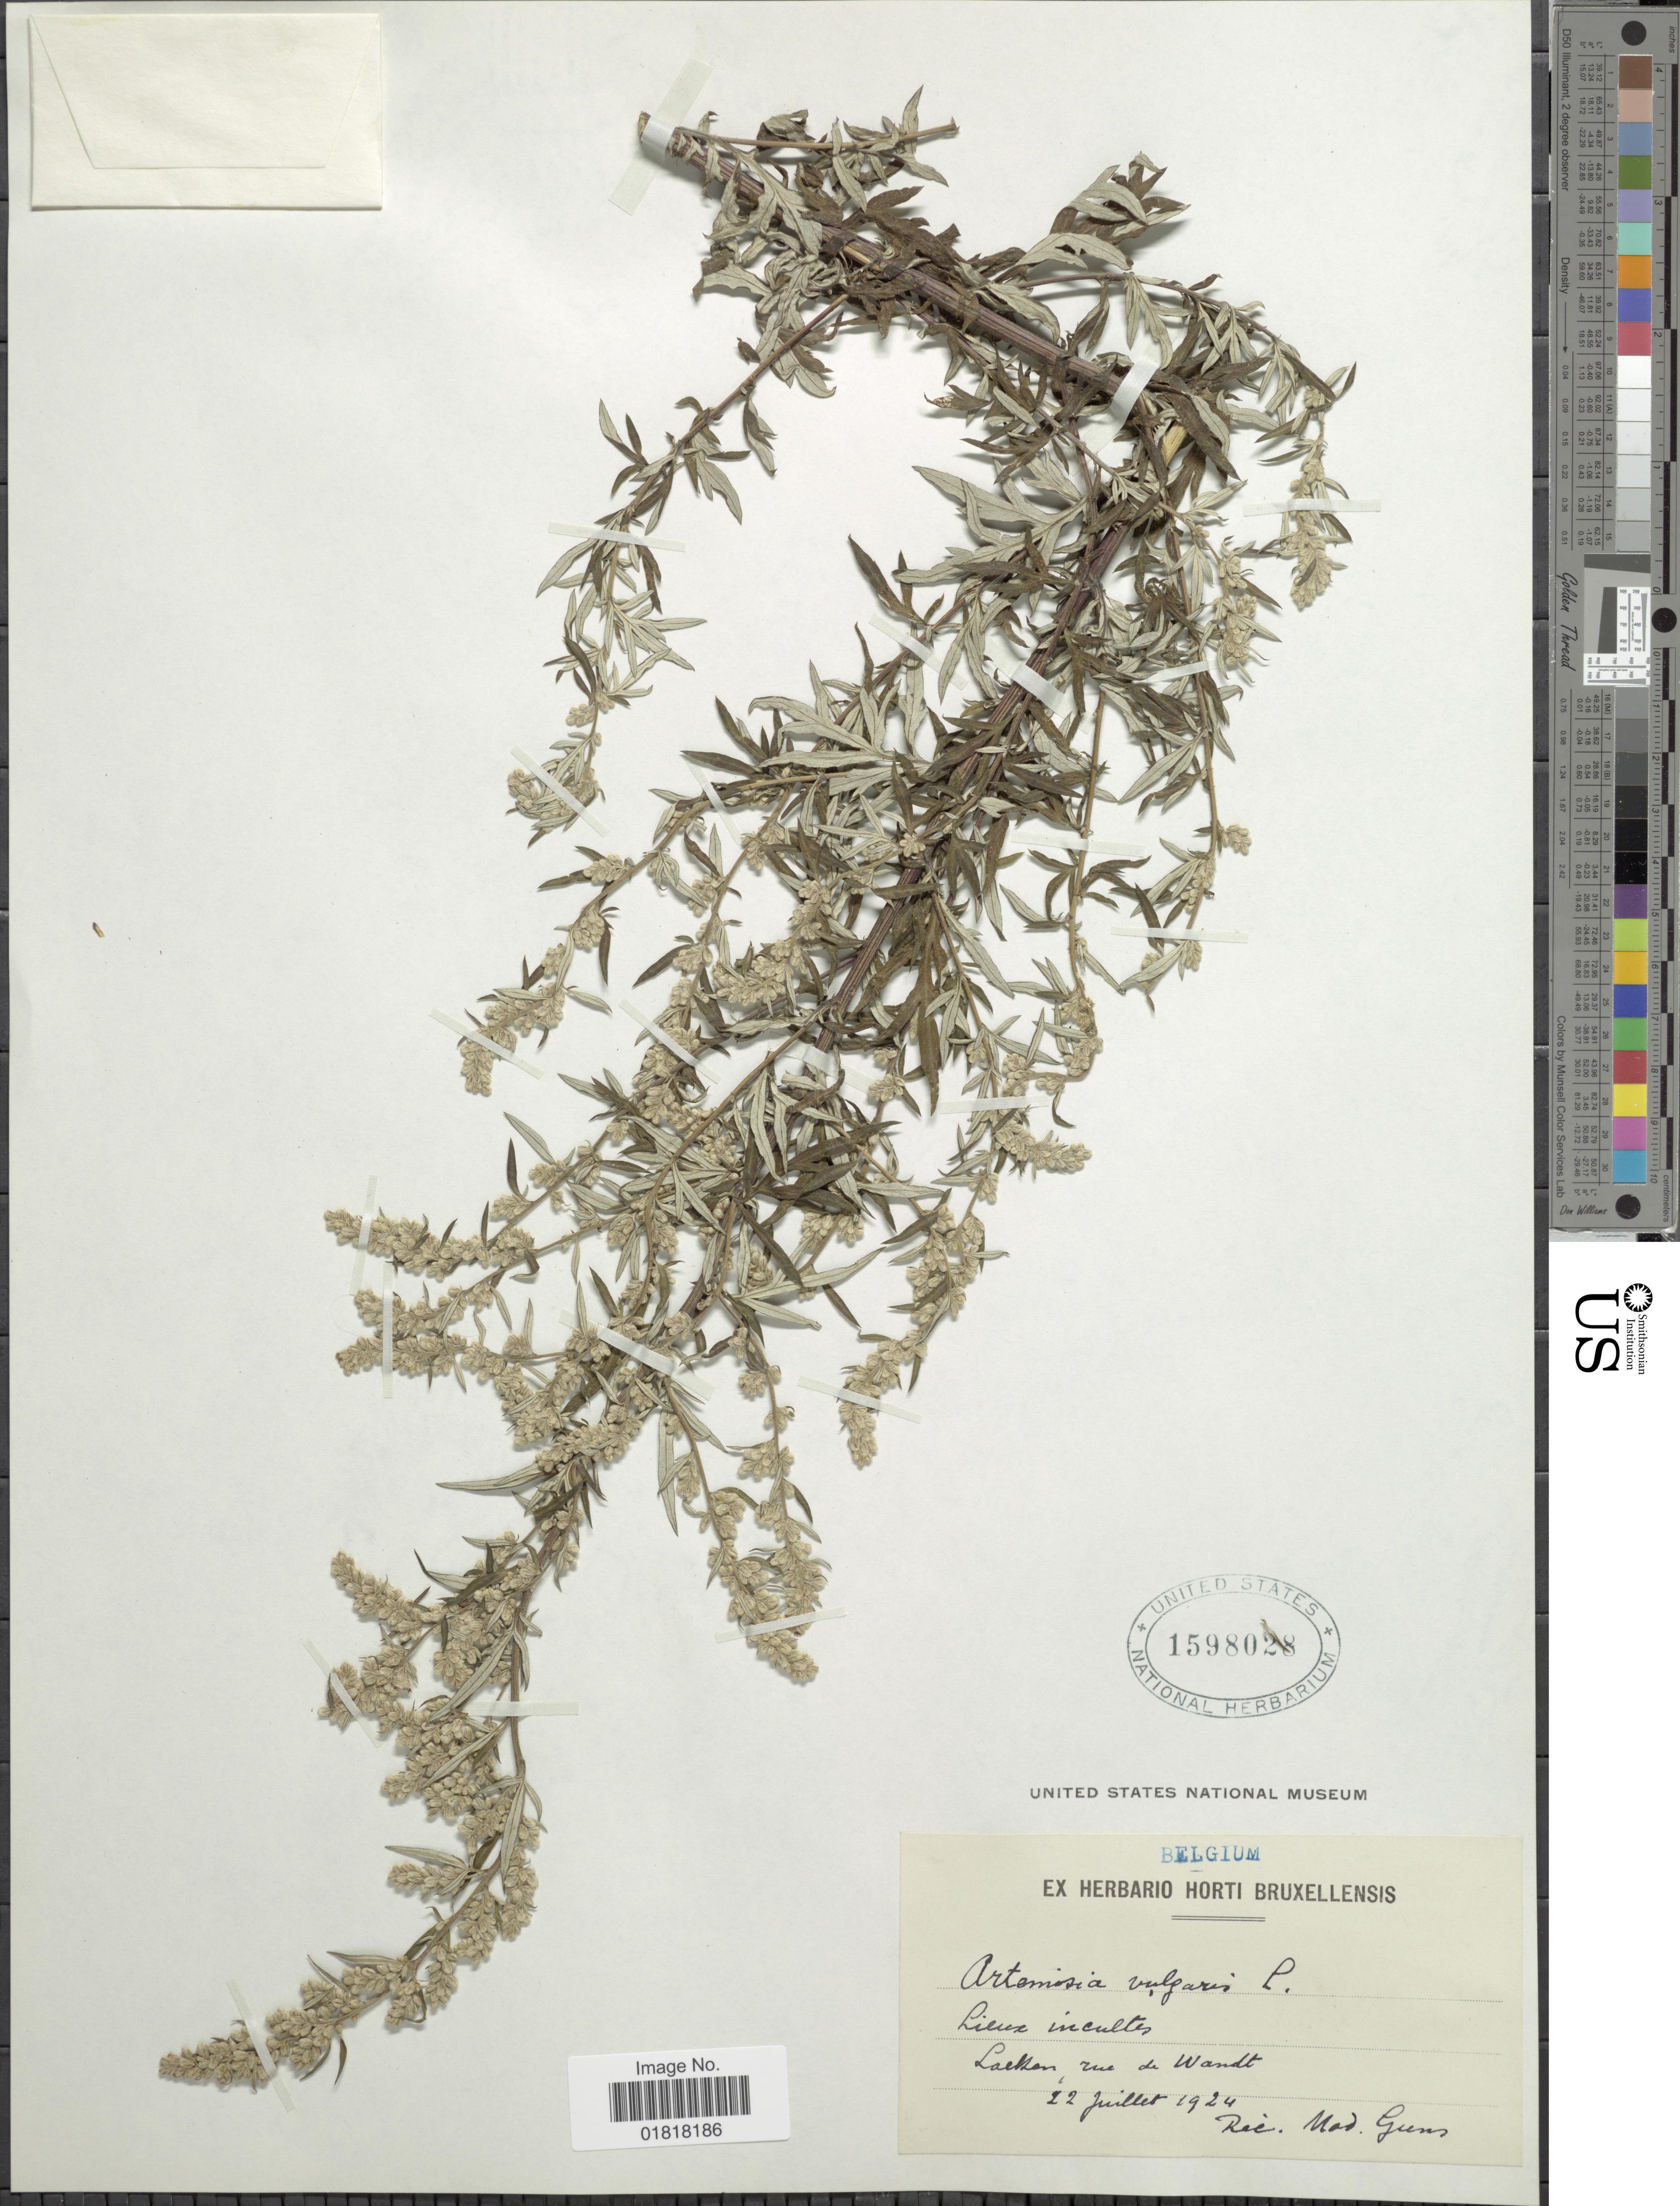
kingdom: Plantae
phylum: Tracheophyta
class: Magnoliopsida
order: Asterales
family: Asteraceae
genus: Artemisia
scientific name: Artemisia vulgaris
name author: L.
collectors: M. Guns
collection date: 1924-07-12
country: Belgium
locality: Lieux incultes, llackson rue de Wandt [interpreted]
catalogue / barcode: US 1598028